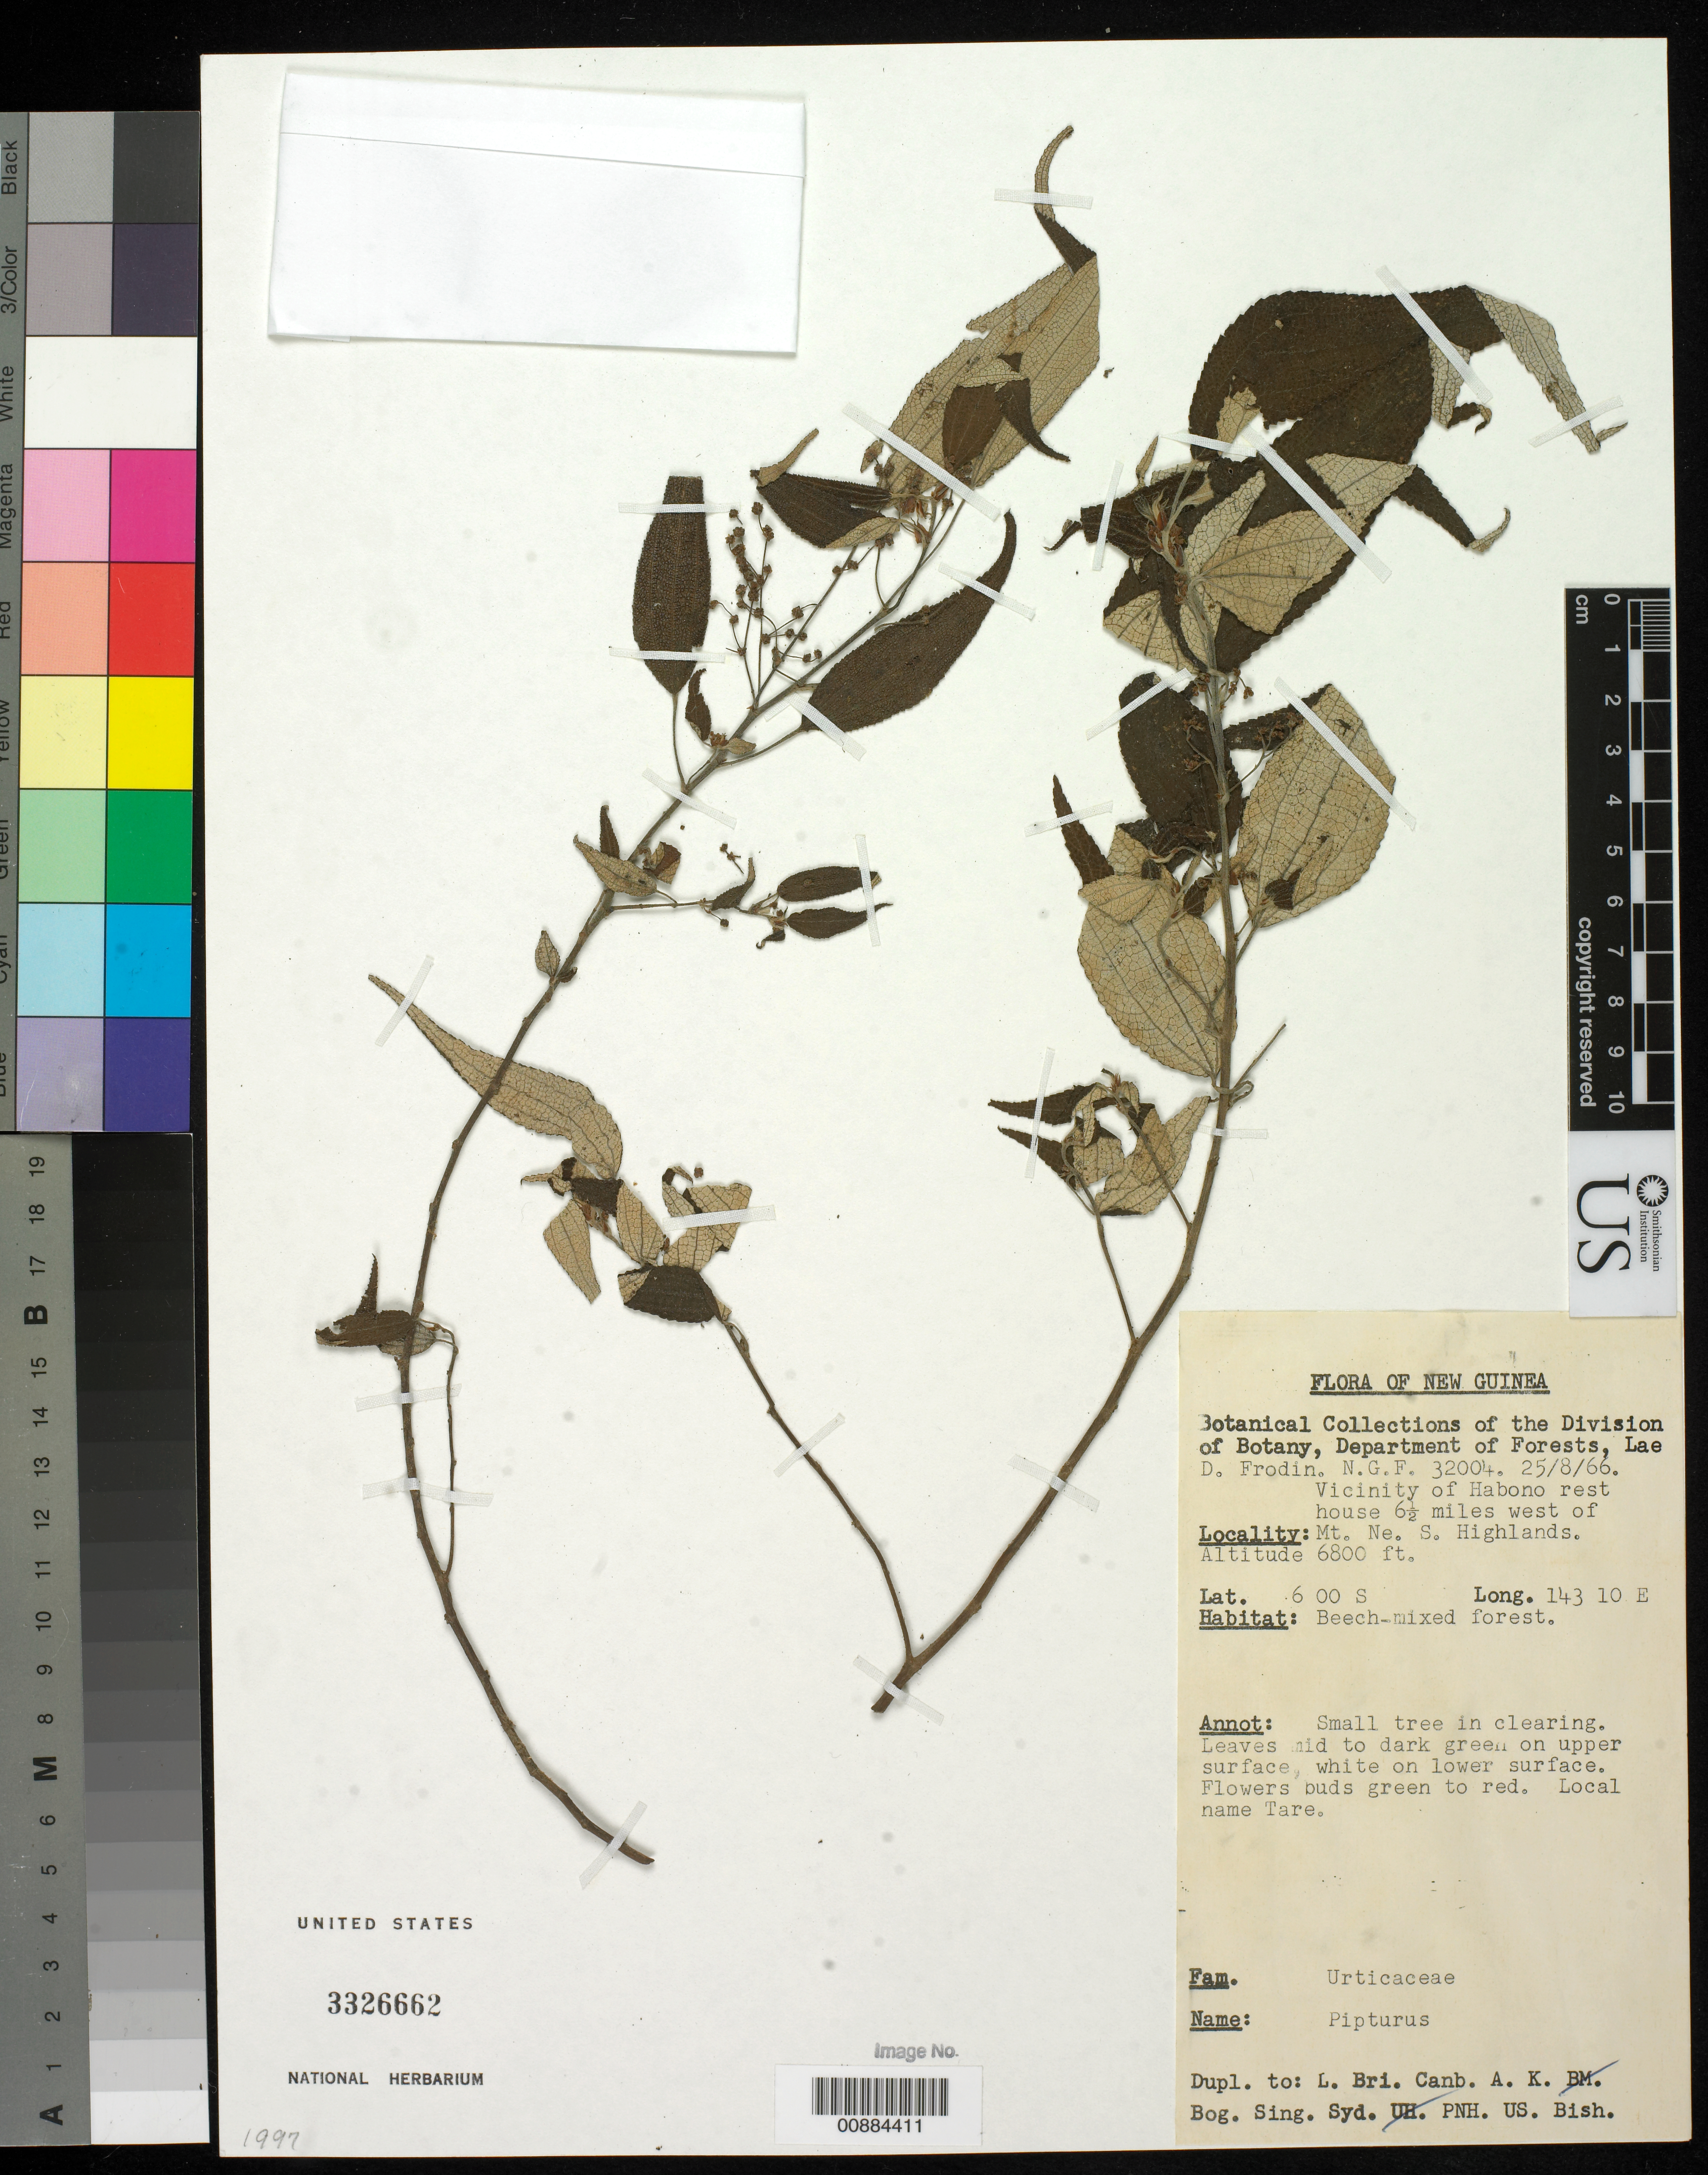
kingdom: Plantae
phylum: Tracheophyta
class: Magnoliopsida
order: Rosales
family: Urticaceae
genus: Pipturus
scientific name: Pipturus sp.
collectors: D. G. Frodin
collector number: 32004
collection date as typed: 25 Aug 1966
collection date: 1966-08-25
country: Papua New Guinea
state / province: Southern Highlands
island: New Guinea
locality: Mt. NE. S. Highlands.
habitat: Beech-mixed forest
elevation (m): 2073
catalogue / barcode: US 3326662